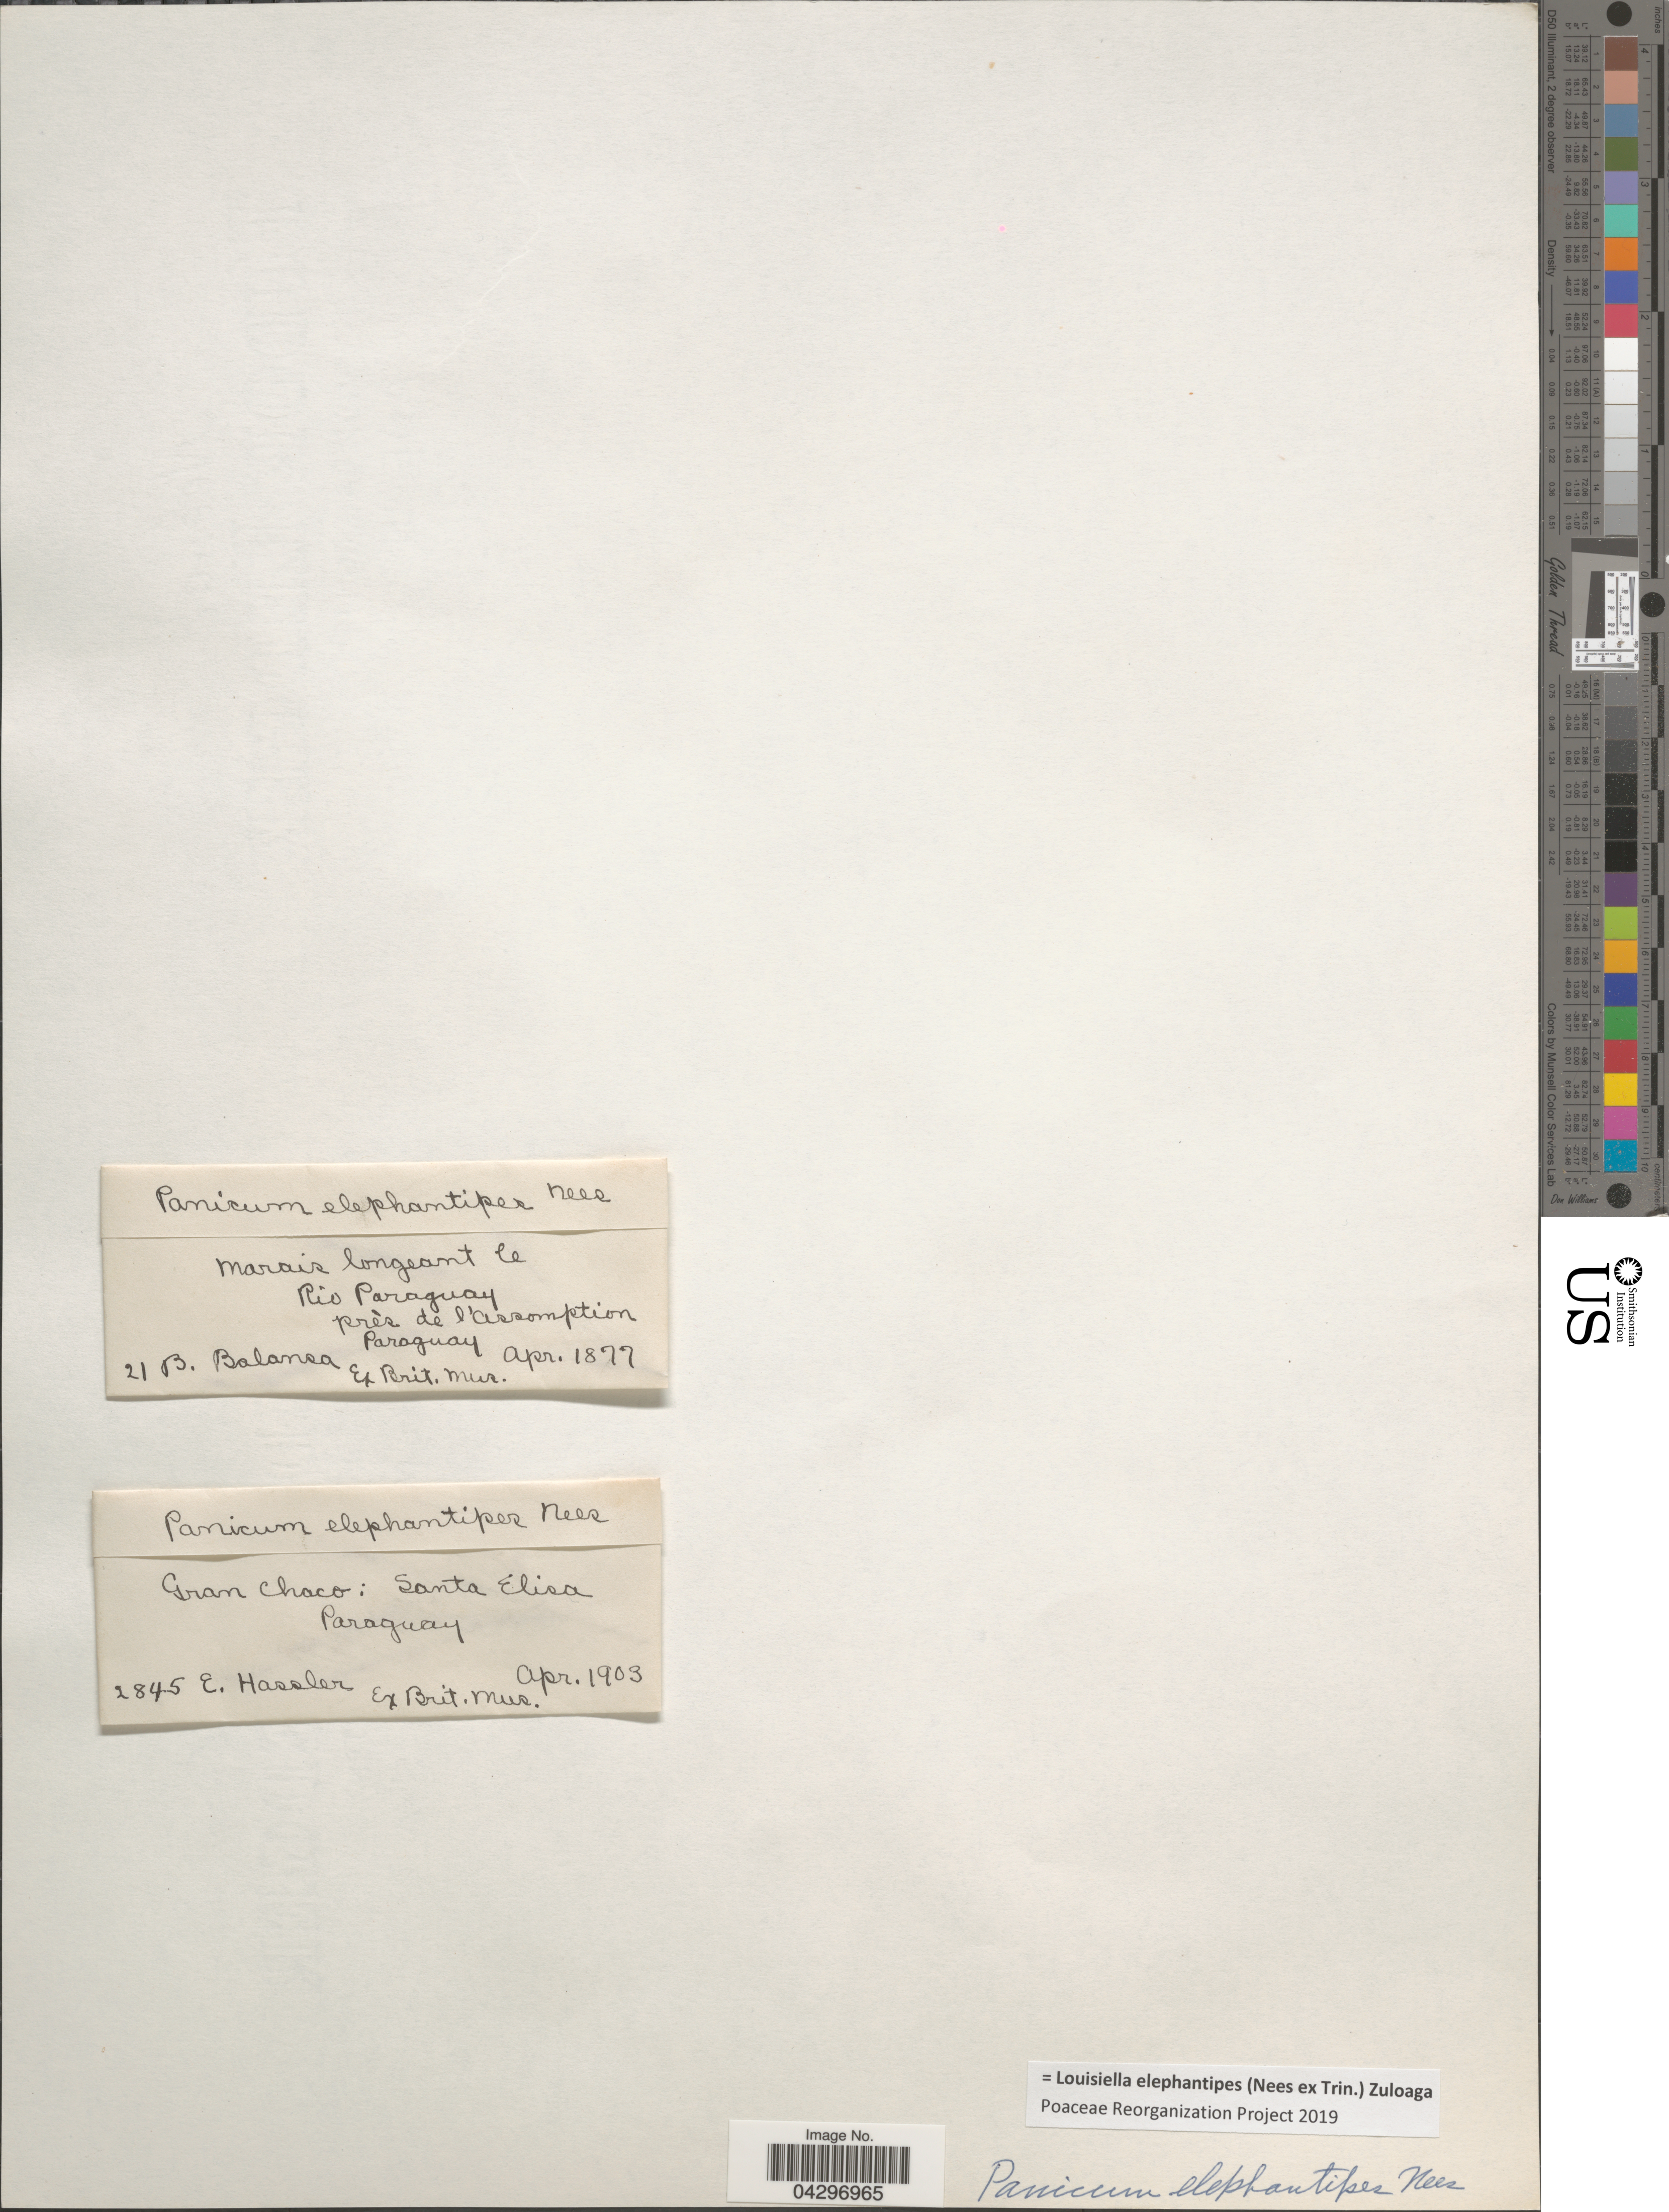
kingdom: Plantae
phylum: Tracheophyta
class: Liliopsida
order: Poales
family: Poaceae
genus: Louisiella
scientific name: Louisiella elephantipes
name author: (Nees ex Trin.) Zuloaga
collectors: E. Hassler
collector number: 2845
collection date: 1903-04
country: Paraguay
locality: Gran Chaco: Santa Elisa.